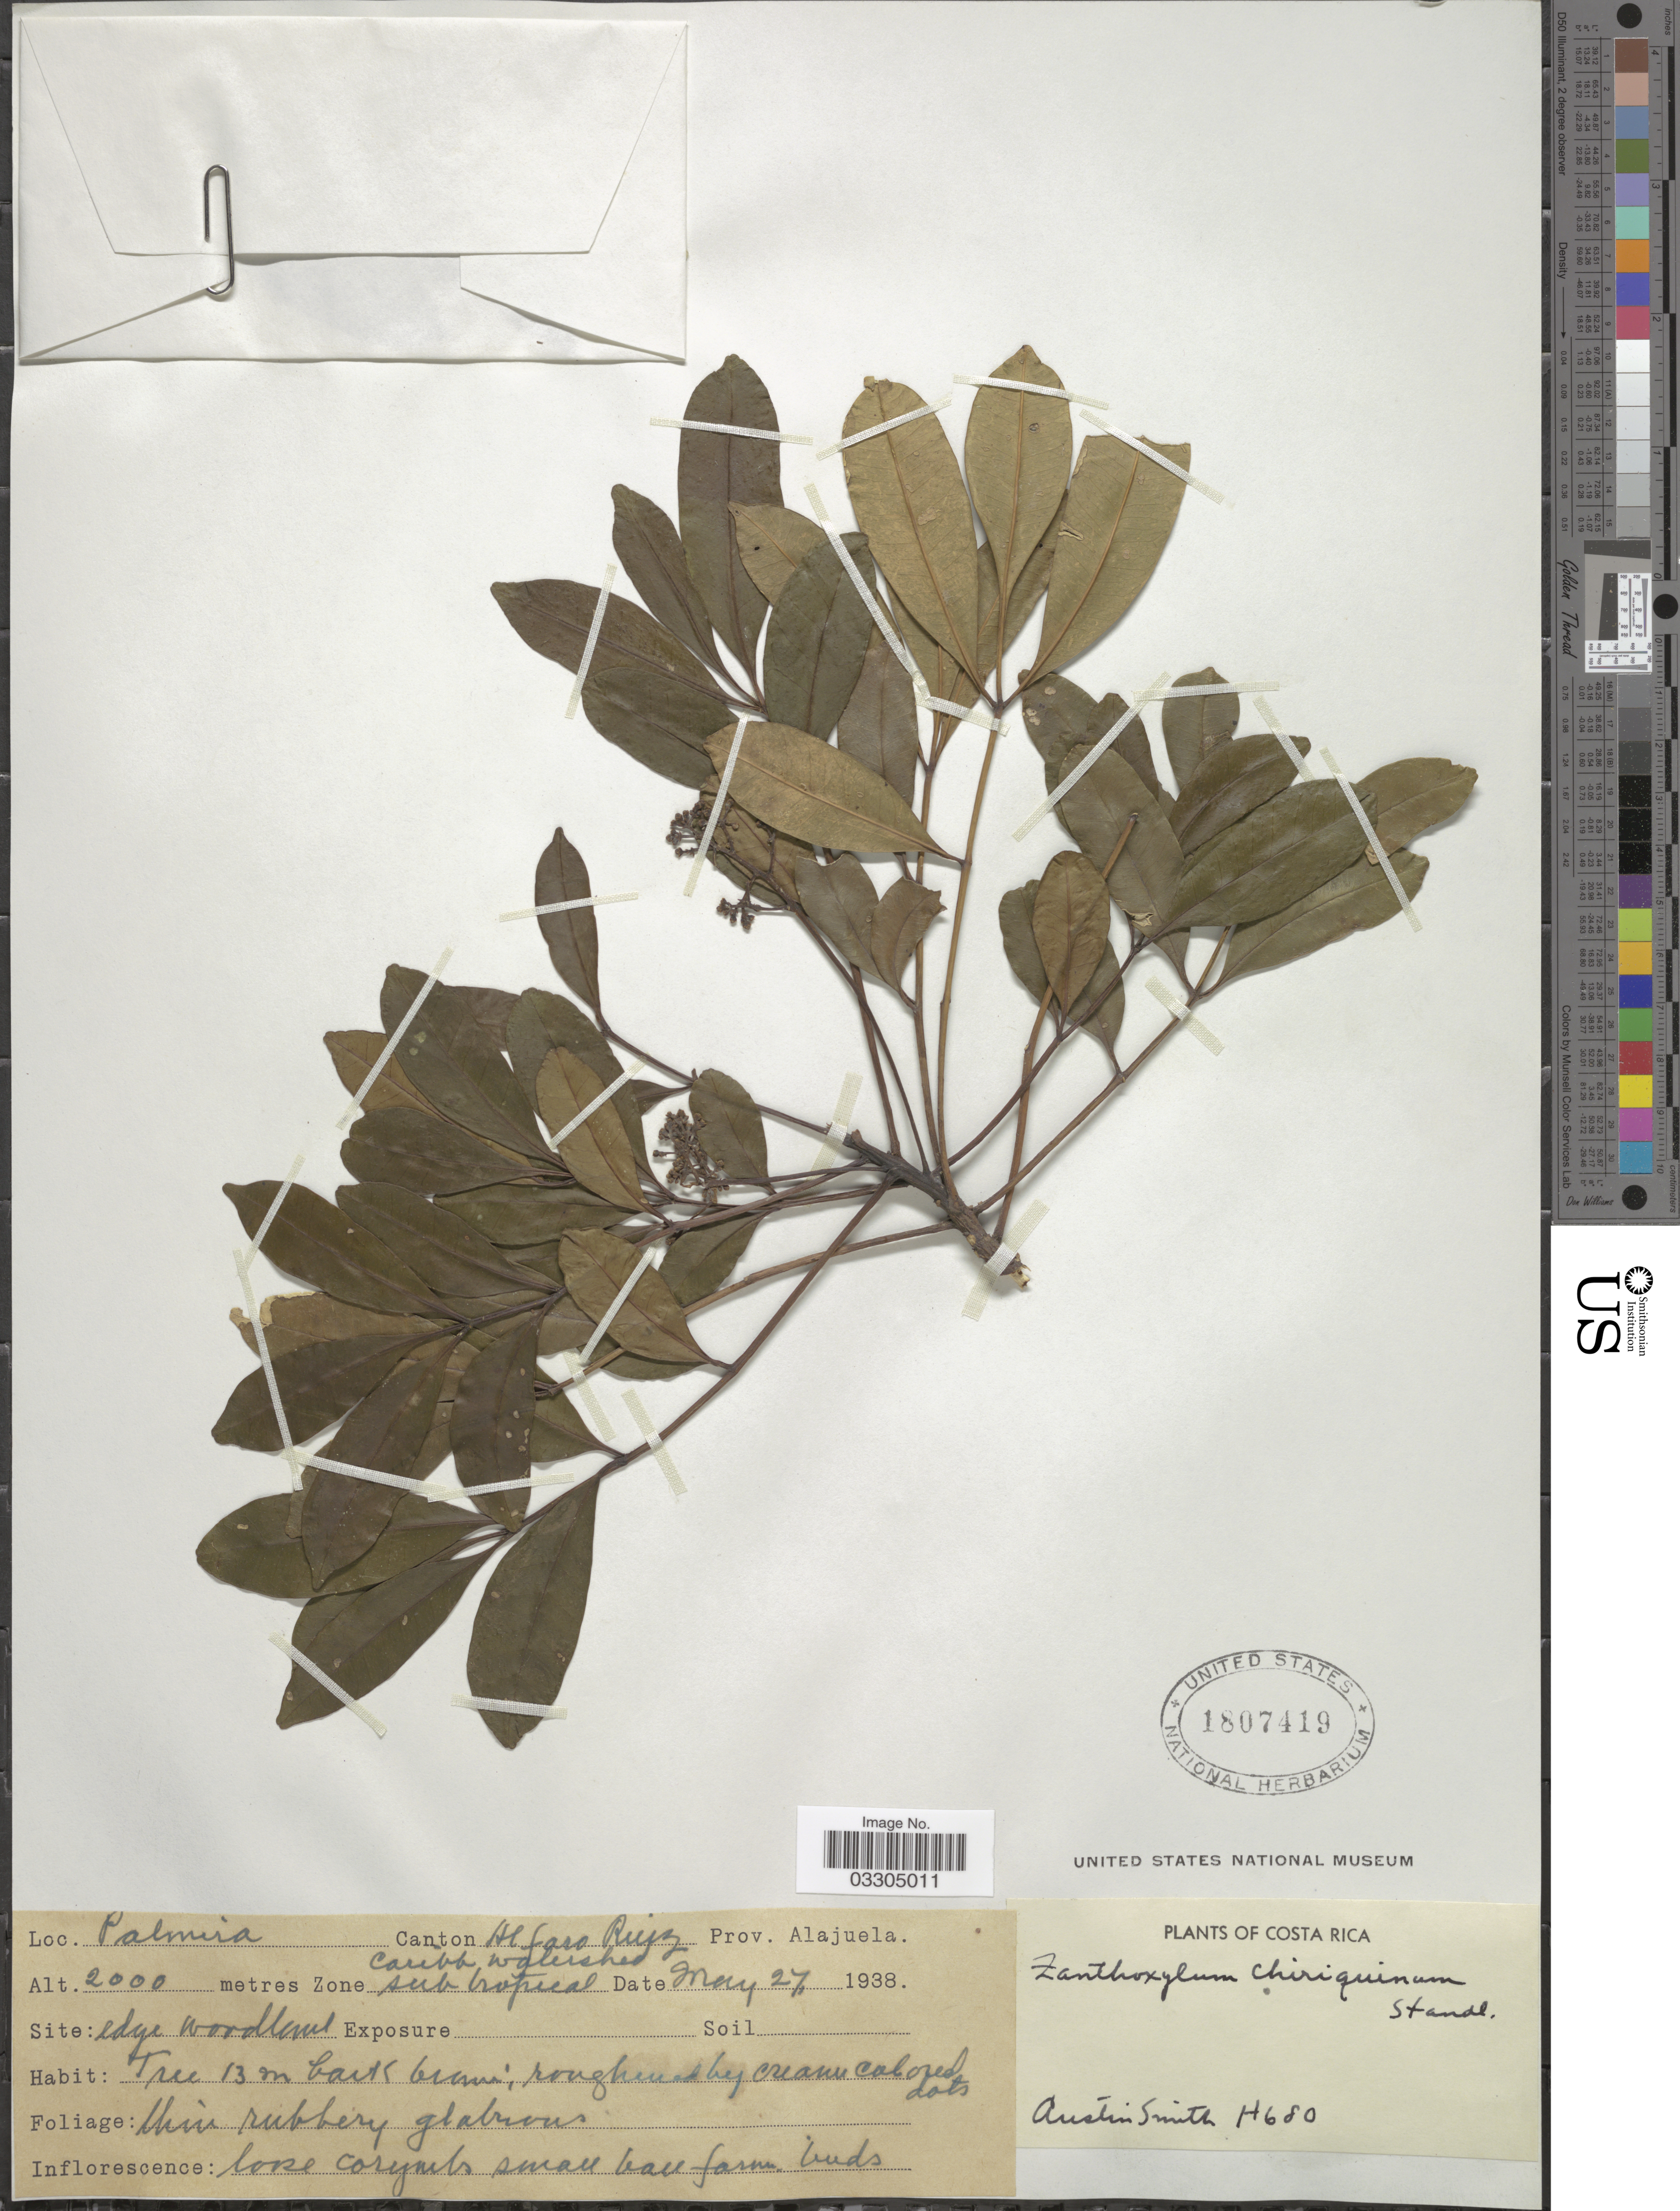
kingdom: Plantae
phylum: Tracheophyta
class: Magnoliopsida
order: Sapindales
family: Rutaceae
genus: Zanthoxylum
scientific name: Zanthoxylum chiriquinum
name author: Standl.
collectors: Aust P. Smith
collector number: H680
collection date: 1938-05-27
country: Costa Rica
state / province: Alajuela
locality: Palmira. Canton Alfaro Ruiz. Zone subtropical.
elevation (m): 2000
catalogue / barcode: US 1807419